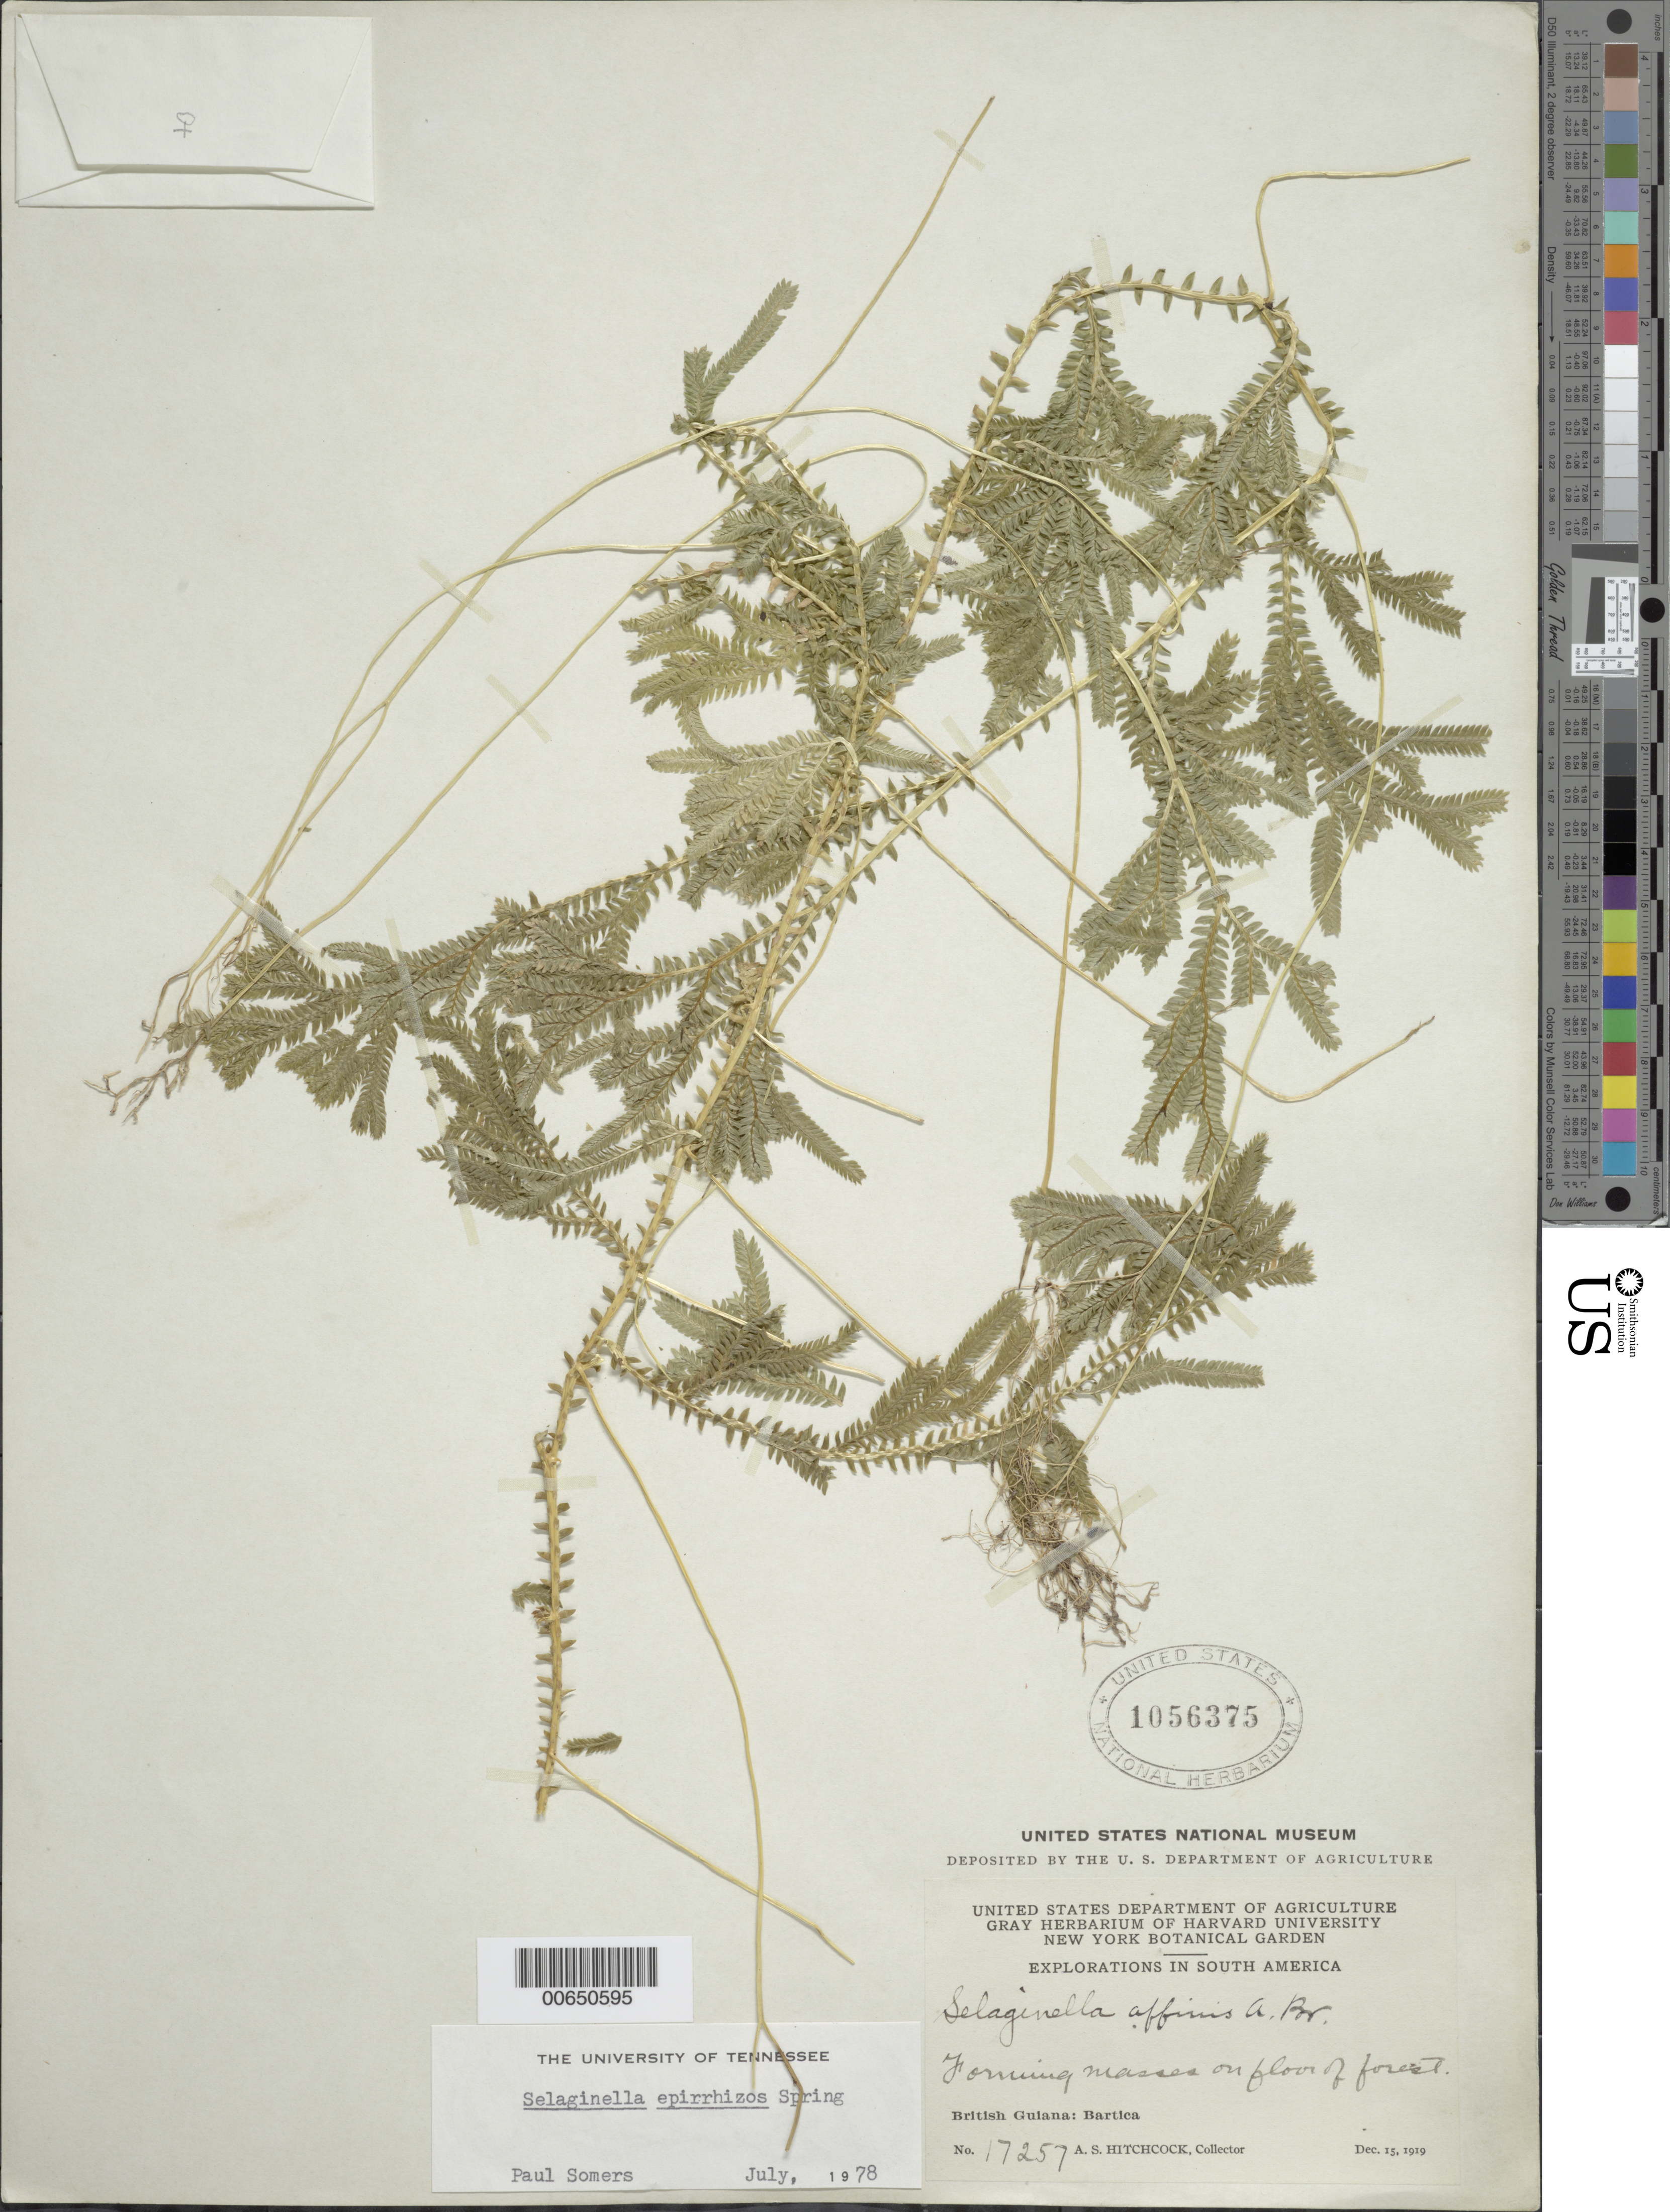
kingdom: Plantae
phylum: Tracheophyta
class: Lycopodiopsida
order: Selaginellales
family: Selaginellaceae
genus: Selaginella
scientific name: Selaginella epirrhizos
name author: Spring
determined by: Somers, P., (TENN), University of Tennessee Knoxville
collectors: A. S. Hitchcock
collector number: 17257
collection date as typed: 15-Dec-19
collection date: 1919-12-15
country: Guyana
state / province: Cuyuni-Mazaruni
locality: Bartica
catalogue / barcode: US 1056375